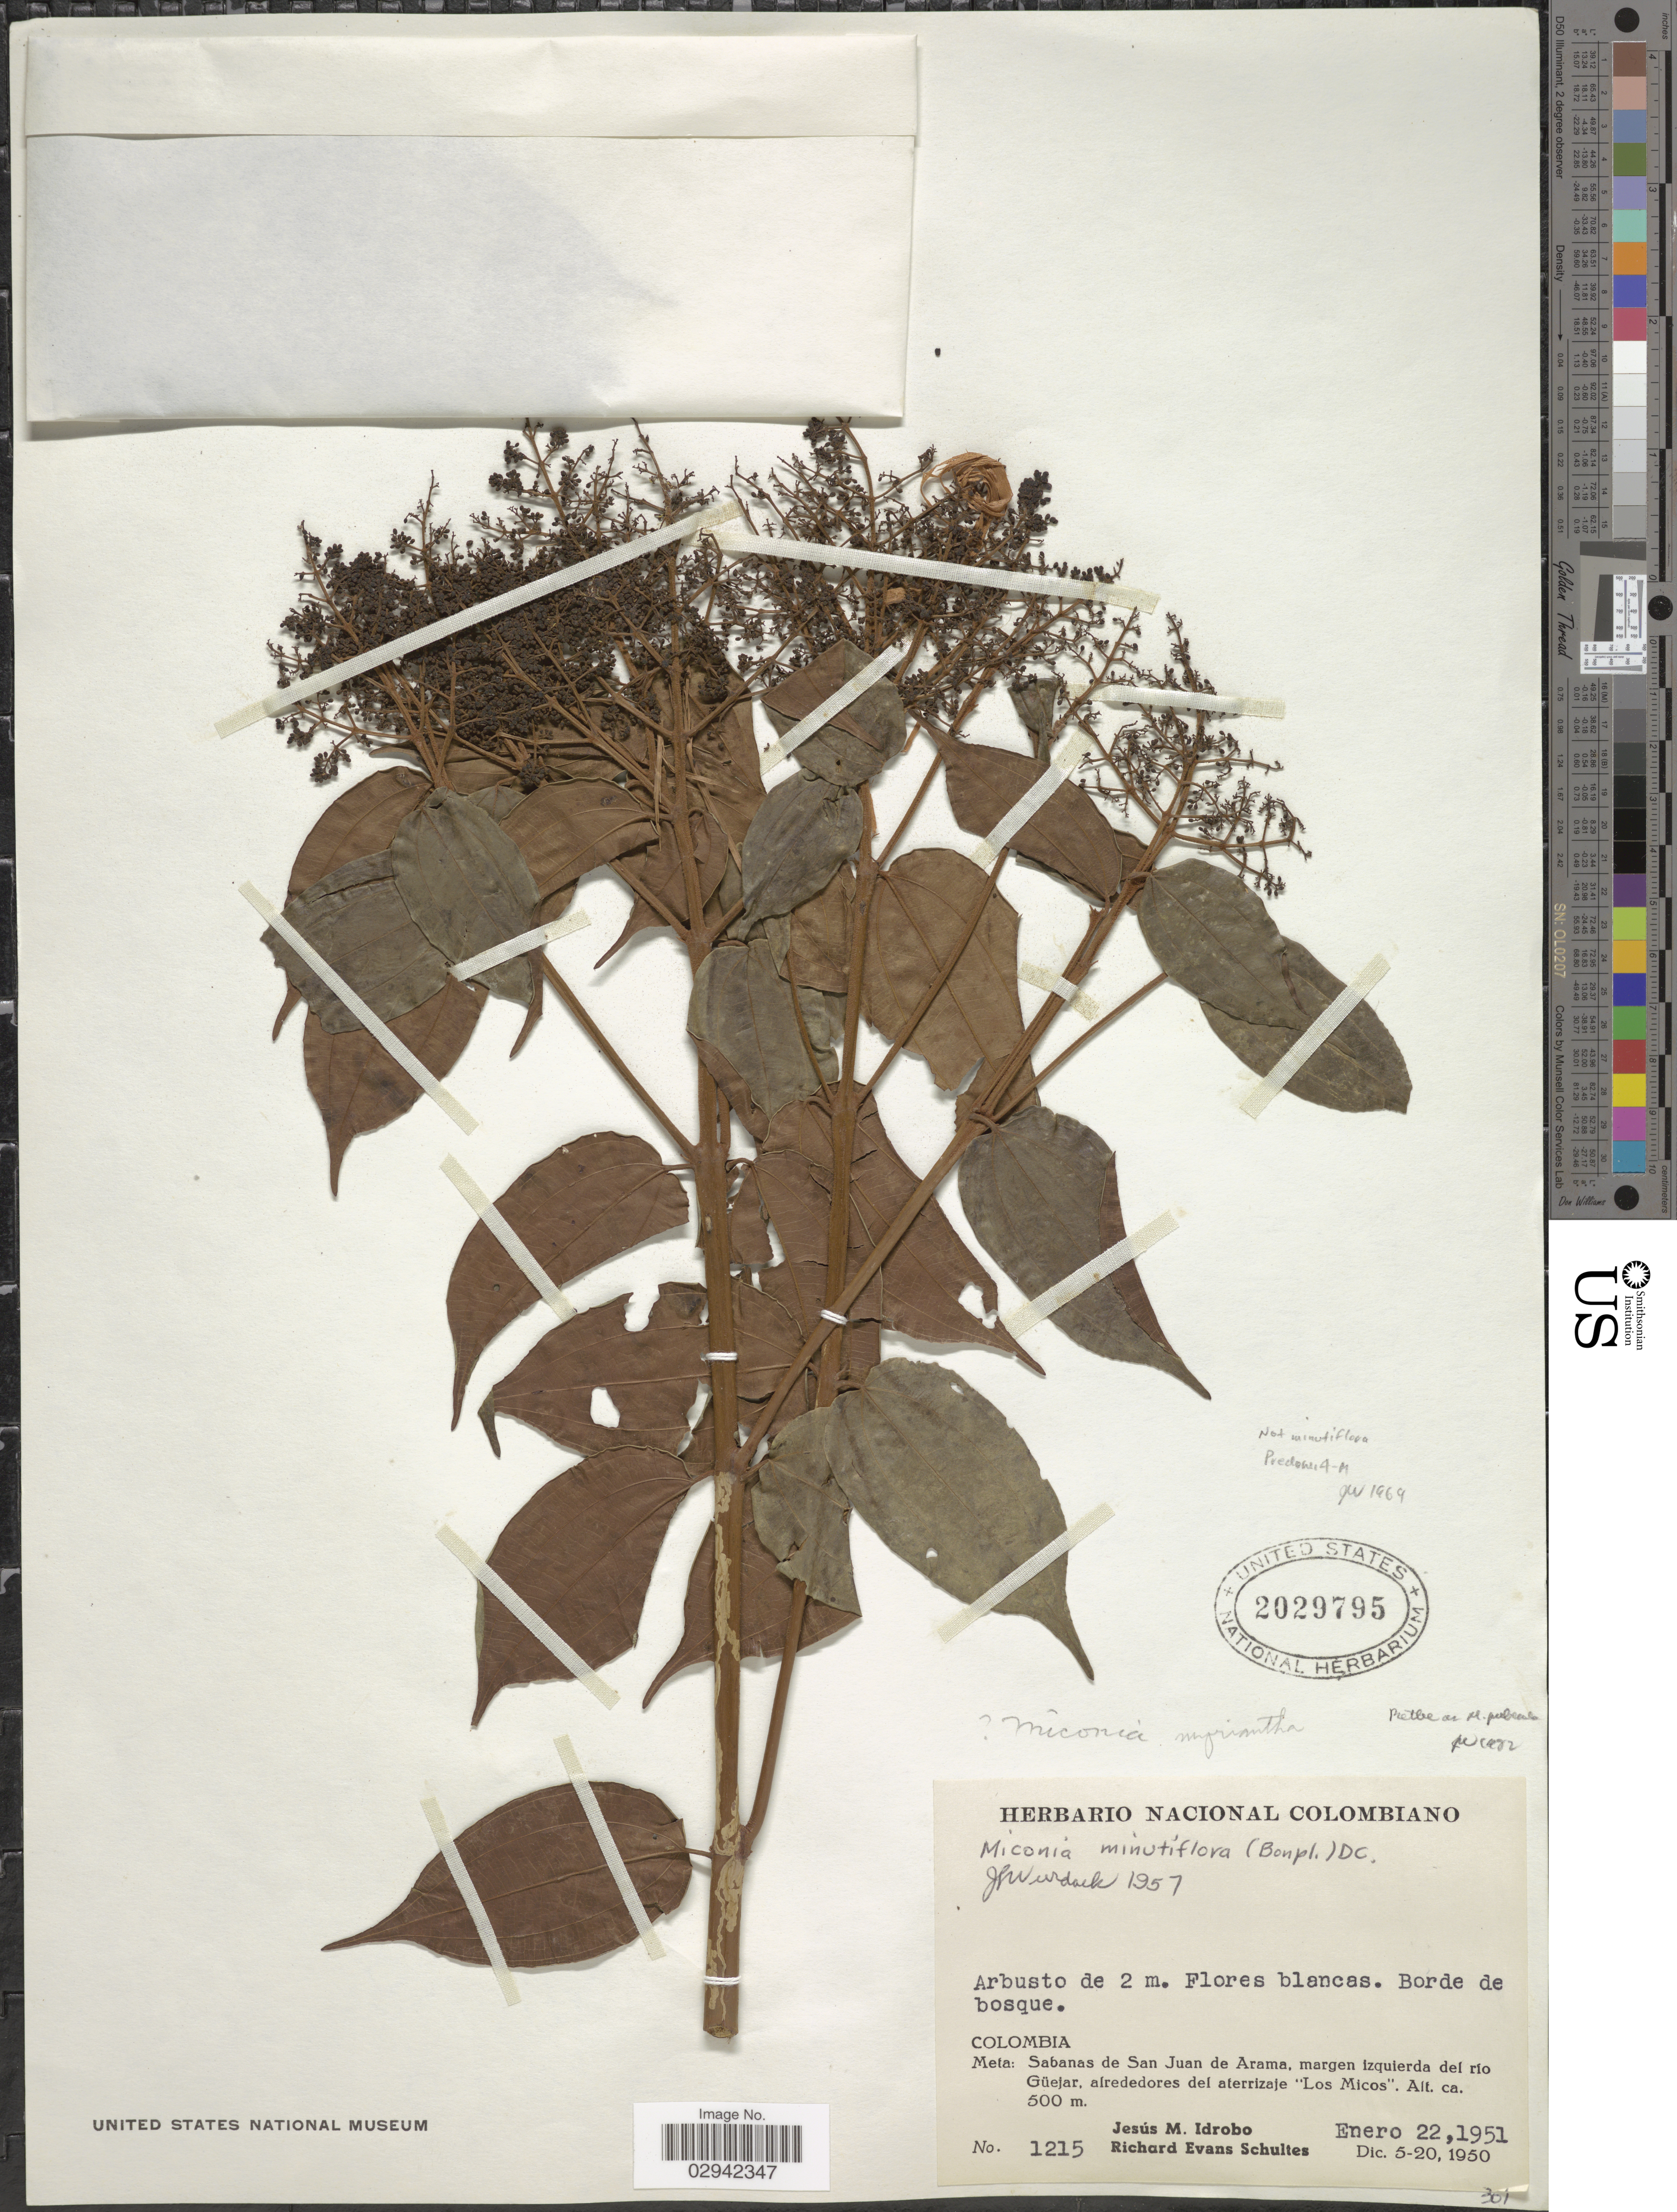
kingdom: Plantae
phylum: Tracheophyta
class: Magnoliopsida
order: Myrtales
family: Melastomataceae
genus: Miconia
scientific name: Miconia puberula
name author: Cogn.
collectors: J. M. Idrobo & R. E. Schultes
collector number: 1215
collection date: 1951-01-22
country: Colombia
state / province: Meta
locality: Sebanas de San Juan de Arama, margen izquierda del rio Güejar, alrededores del aterrizaje "Los Micos".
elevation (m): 500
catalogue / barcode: US 2029795